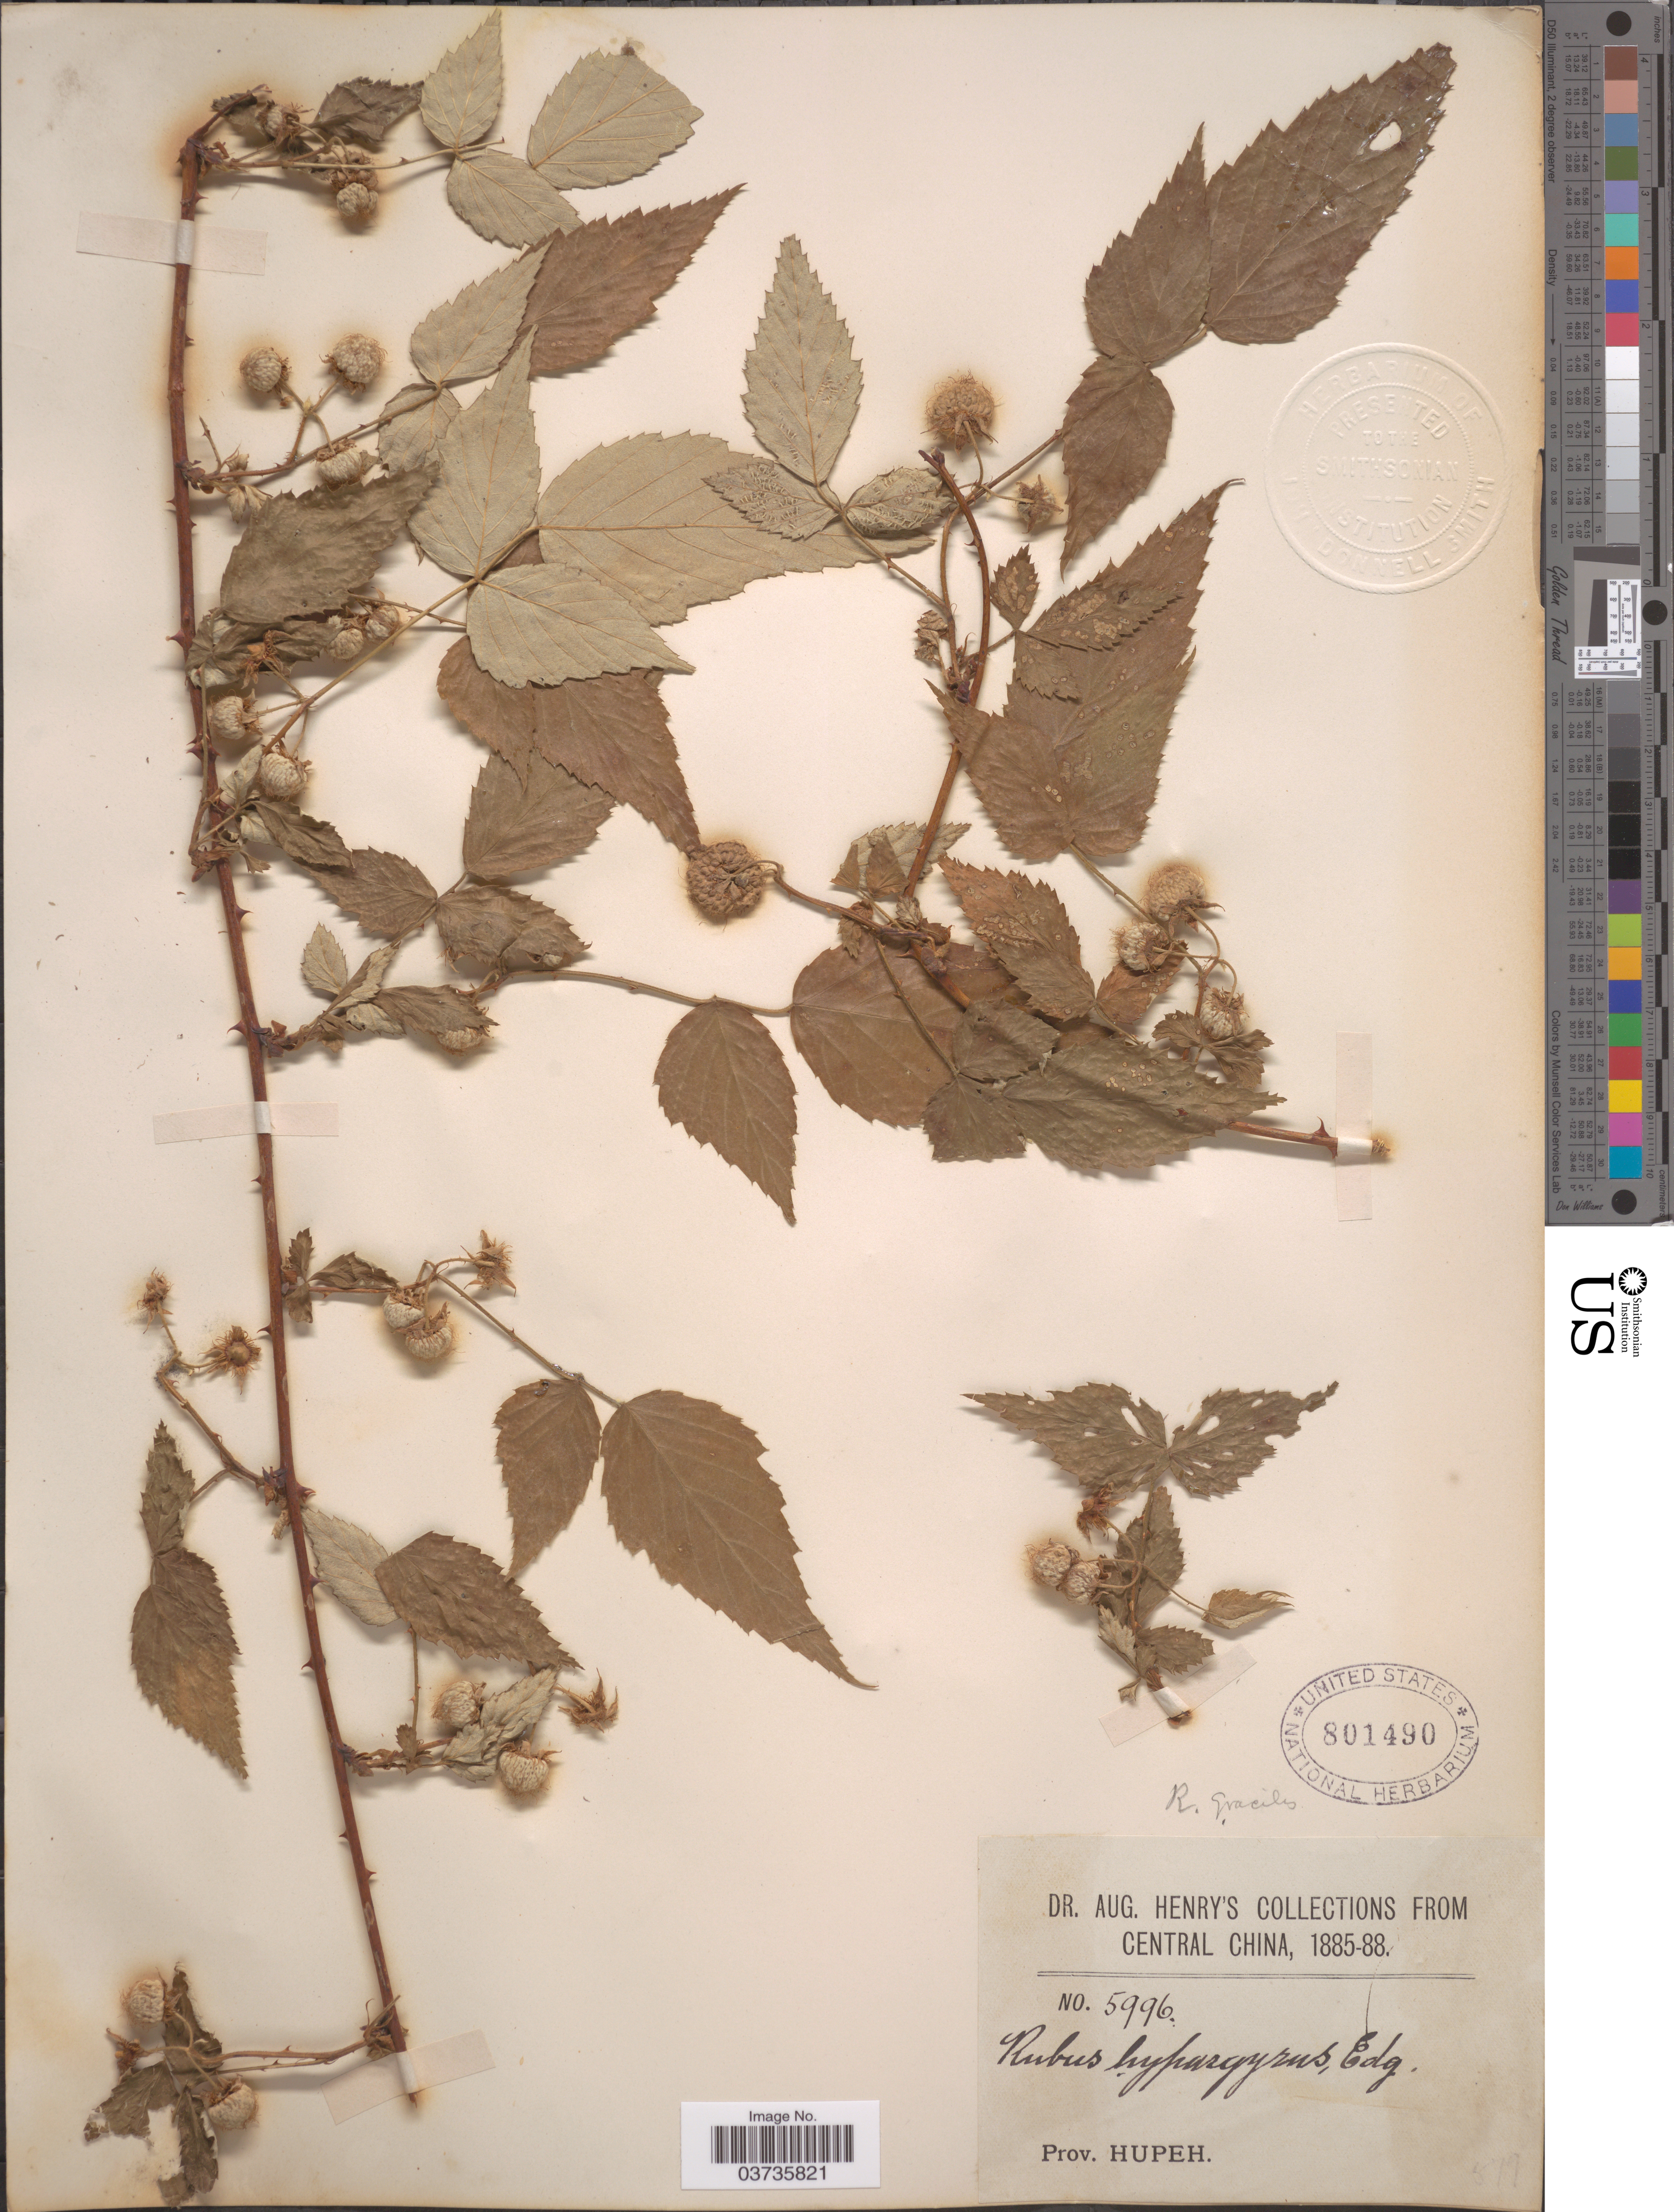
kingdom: Plantae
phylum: Tracheophyta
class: Magnoliopsida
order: Rosales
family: Rosaceae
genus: Rubus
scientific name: Rubus gracilis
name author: Roxb.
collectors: A. Henry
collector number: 5996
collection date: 1885/1888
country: China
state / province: Hubei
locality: Central China, Prov. Hupeh.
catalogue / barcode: US 801490